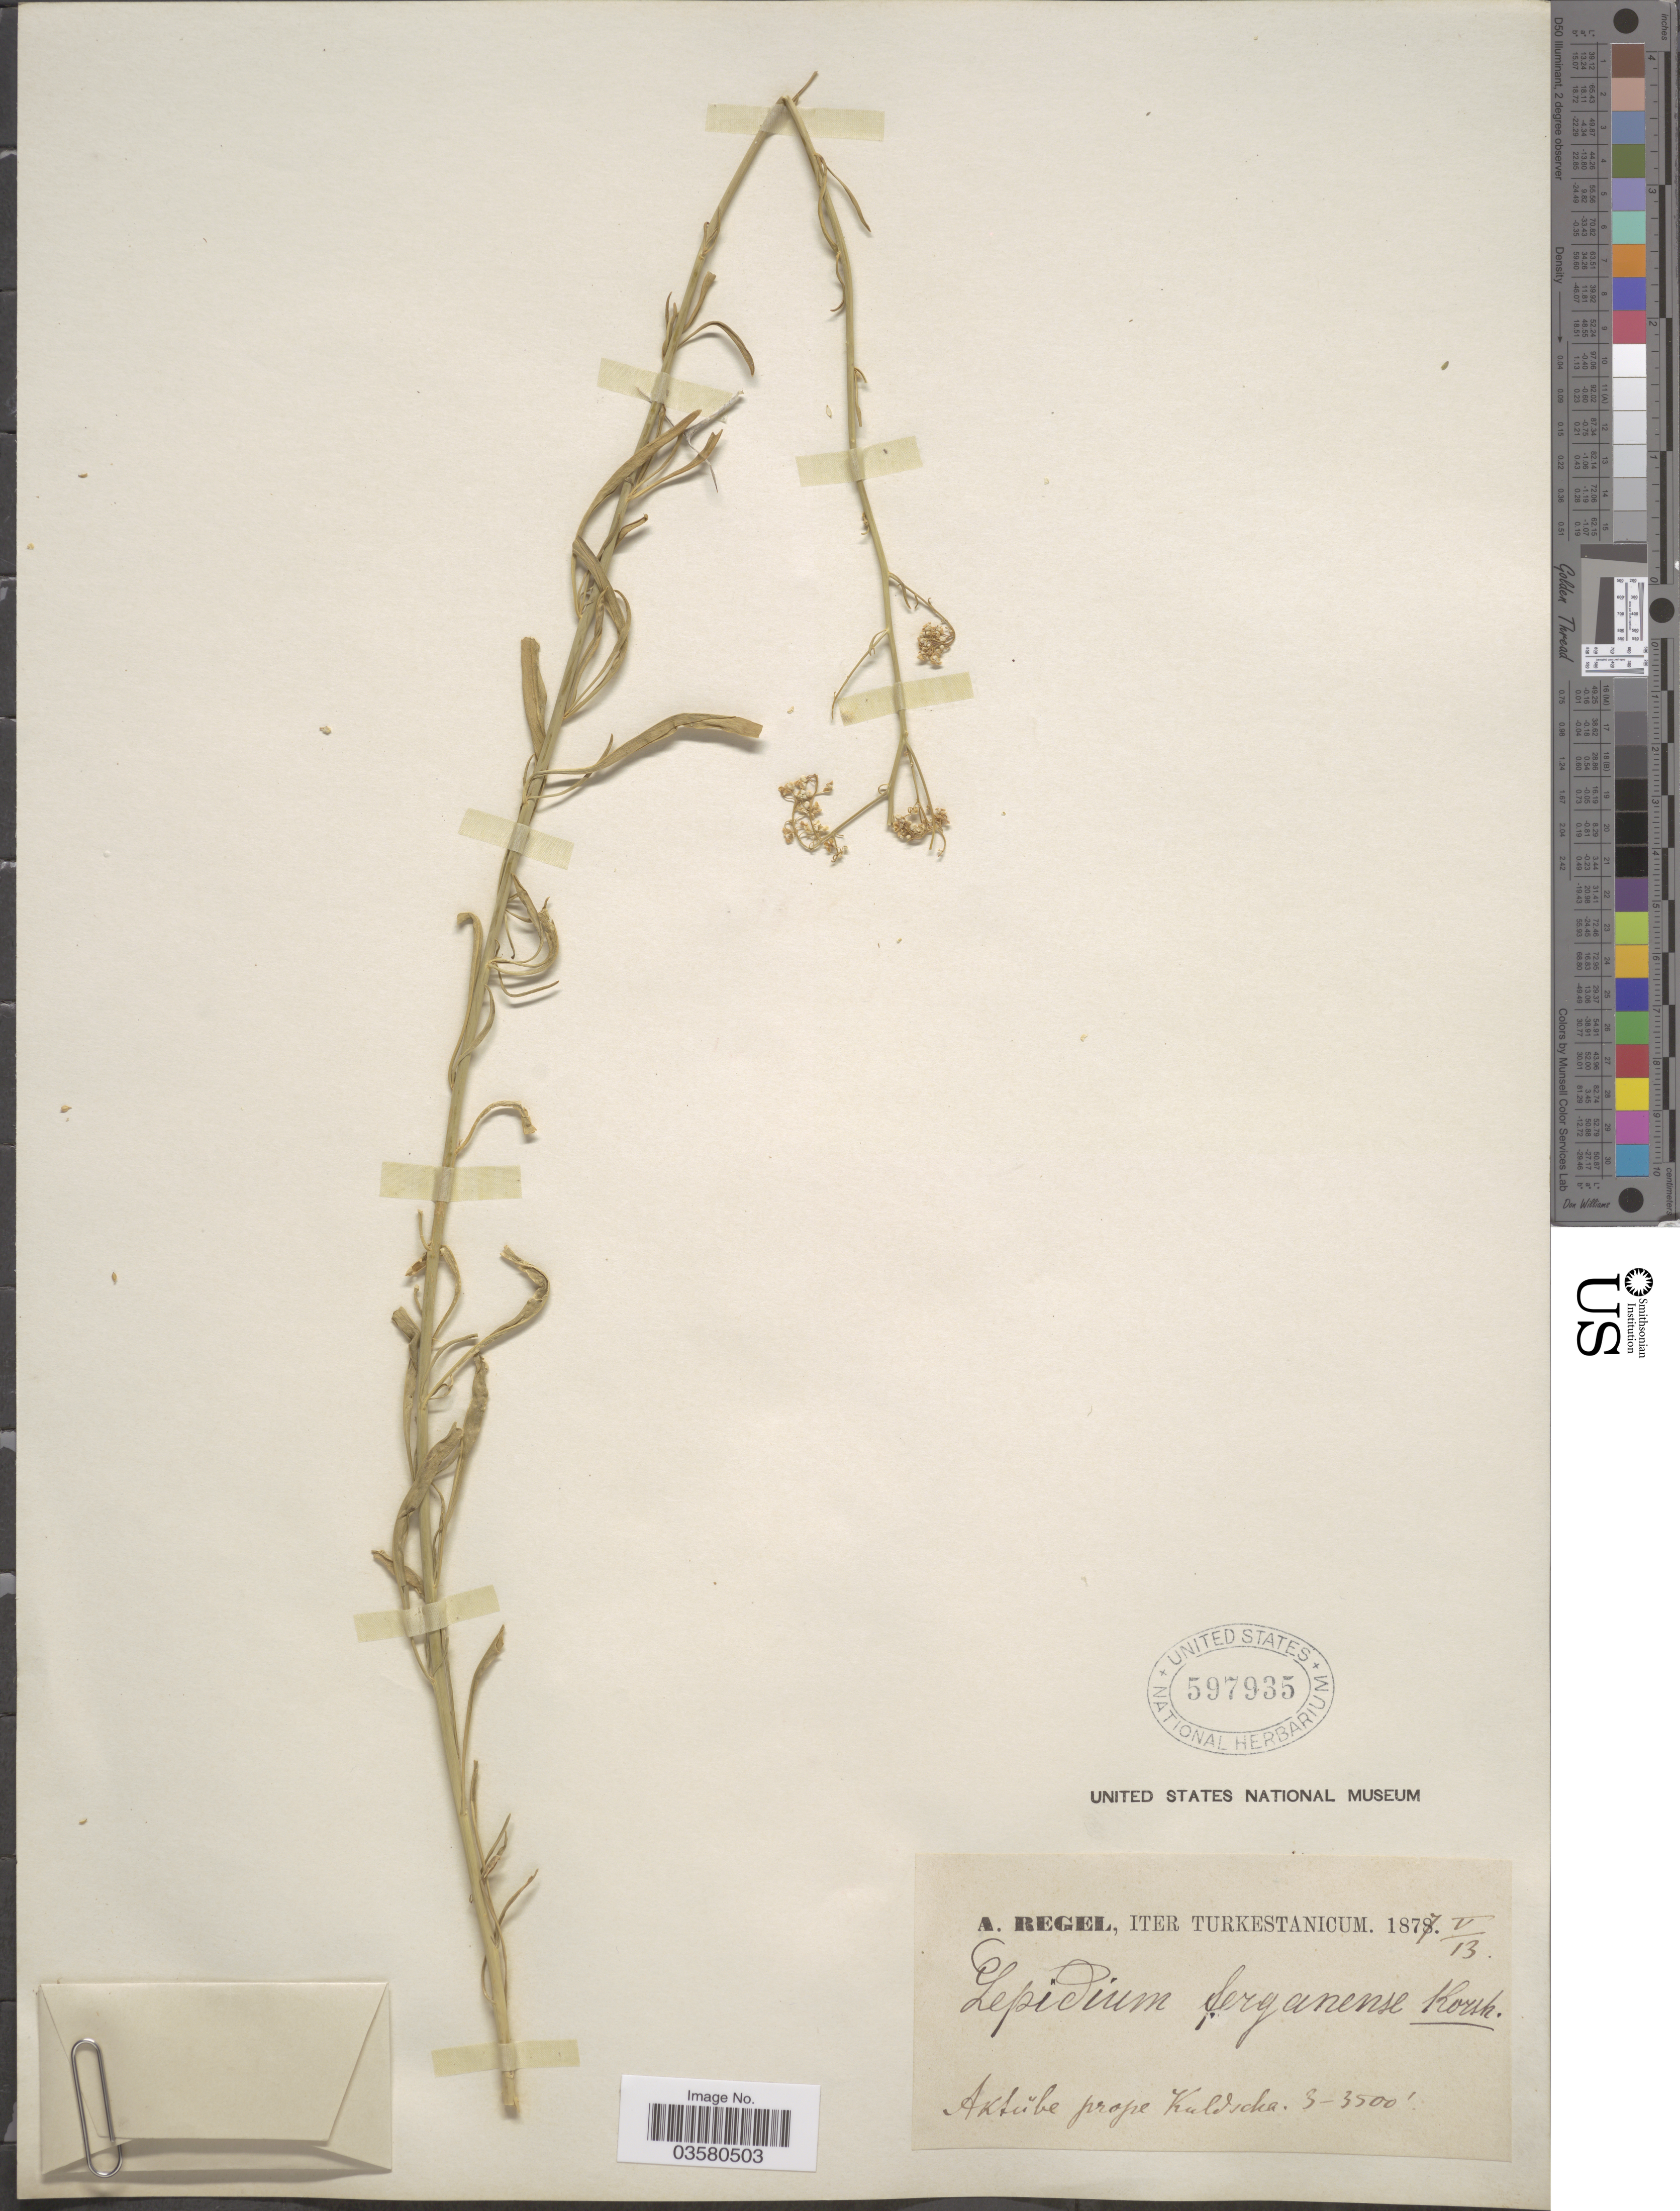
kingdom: Plantae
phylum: Tracheophyta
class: Magnoliopsida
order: Brassicales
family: Brassicaceae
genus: Lepidium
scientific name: Lepidium ferganense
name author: Korsh.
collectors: A. Regel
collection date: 1877-05-13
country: China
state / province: Xinjiang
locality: Turkestanicum. Artübe [interpreted] prope Kuldscha.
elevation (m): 914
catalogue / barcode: US 597935